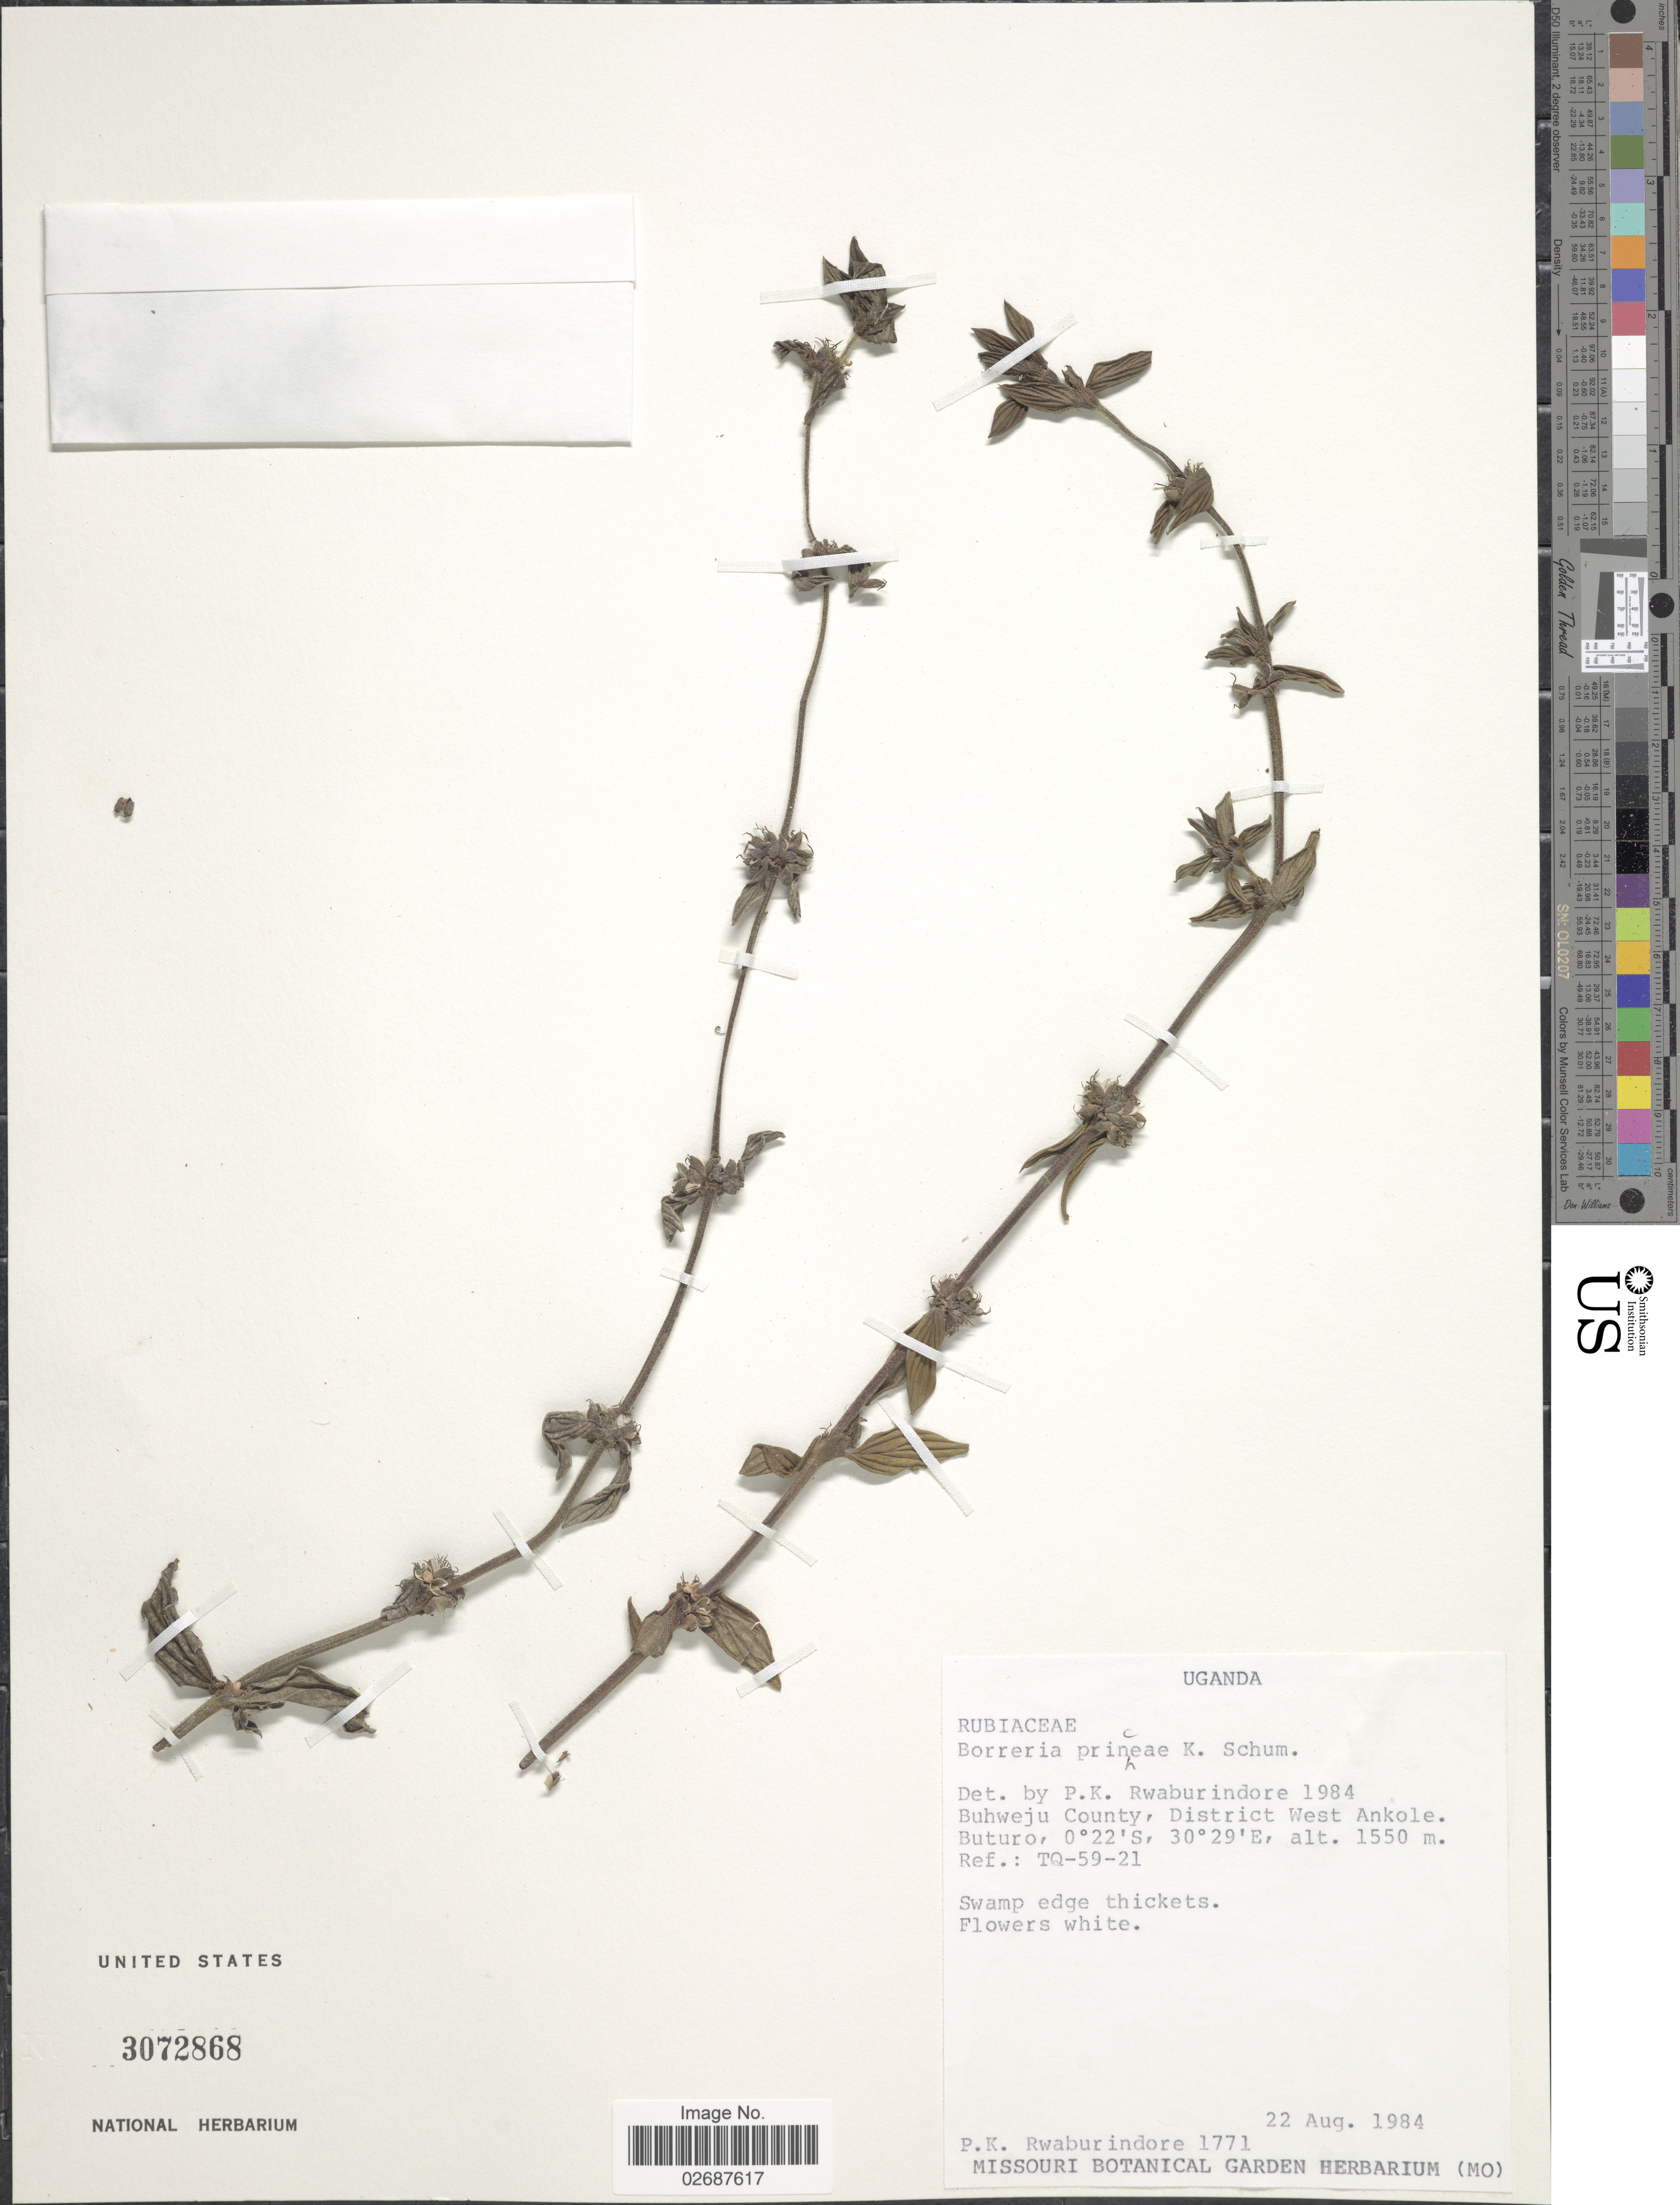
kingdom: Plantae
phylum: Tracheophyta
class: Magnoliopsida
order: Gentianales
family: Rubiaceae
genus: Borreria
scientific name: Borreria princeae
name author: K. Schum.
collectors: P. Rwaburindore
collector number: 1771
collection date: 1984-08-22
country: Uganda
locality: Buhweju County, District West Ankole, Buturo, Ref.: TQ-59-21, swamp edge thickets.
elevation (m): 1550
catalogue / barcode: US 3072868